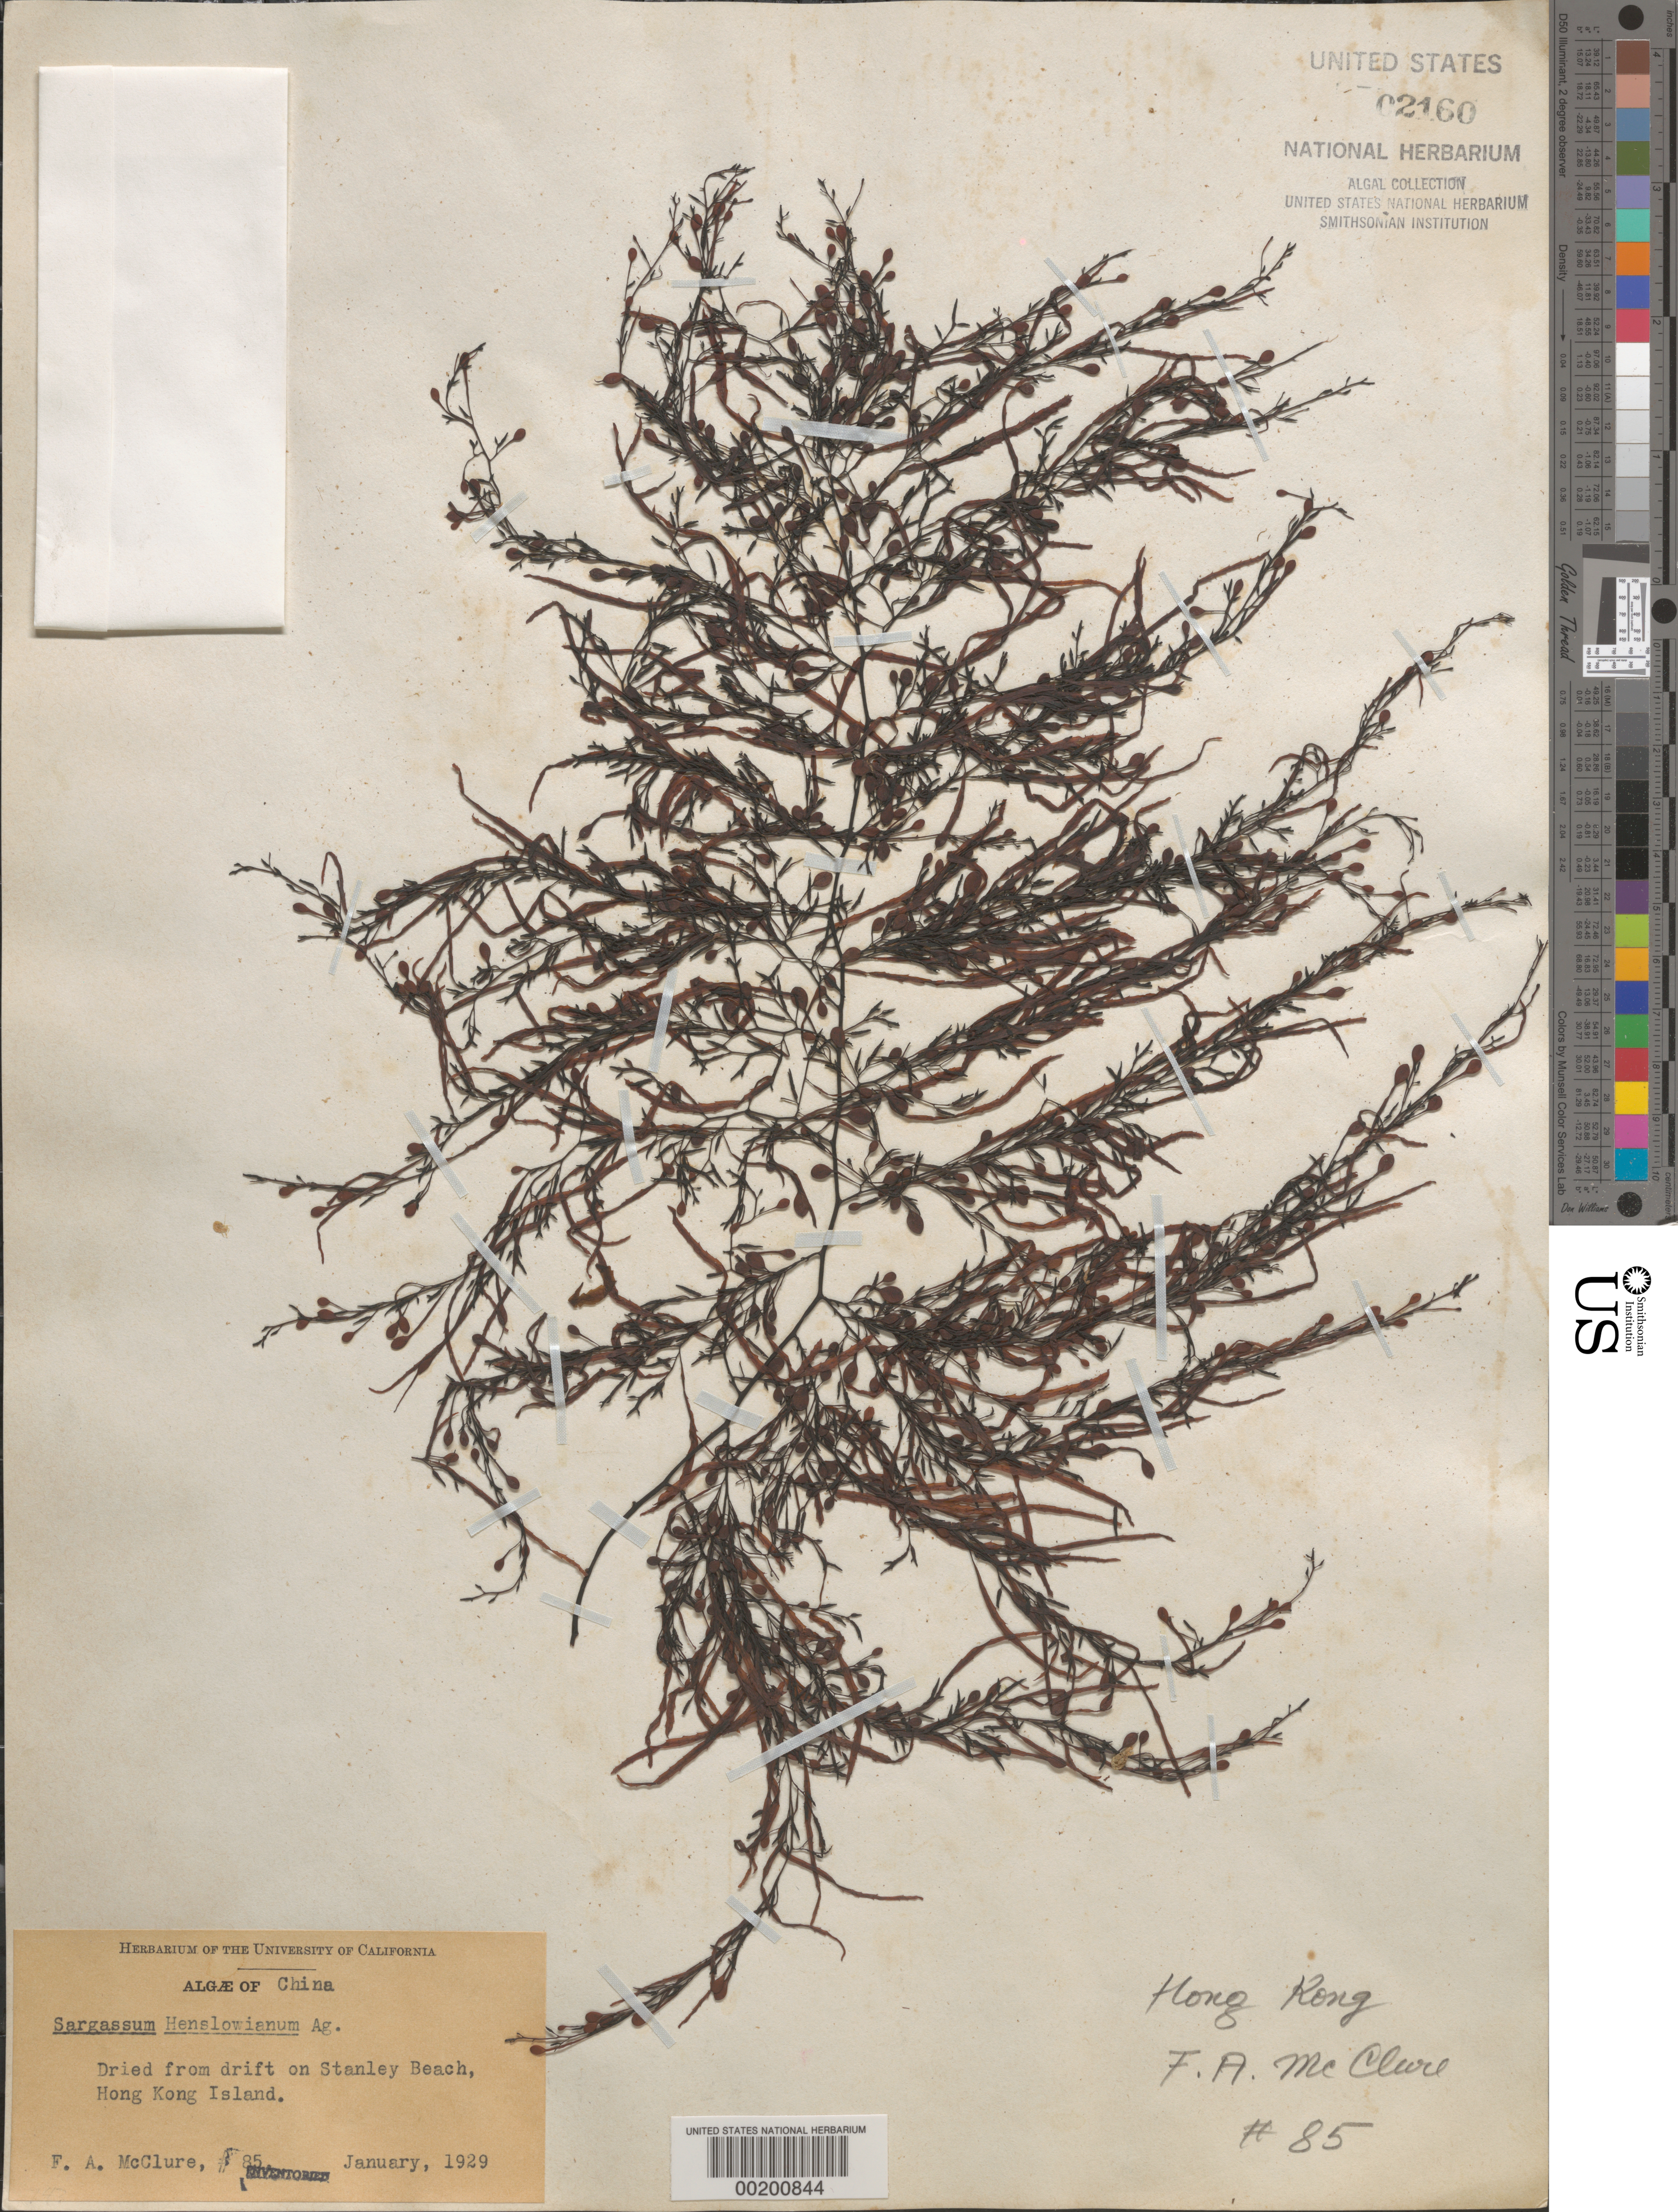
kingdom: Chromista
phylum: Ochrophyta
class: Phaeophyceae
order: Fucales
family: Sargassaceae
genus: Sargassum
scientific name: Sargassum henslowianum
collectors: F. A. McClure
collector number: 85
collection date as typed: Jan 1929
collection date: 1929-01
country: China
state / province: Hong Kong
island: Hong Kong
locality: Stanley Beach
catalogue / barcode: US 2160